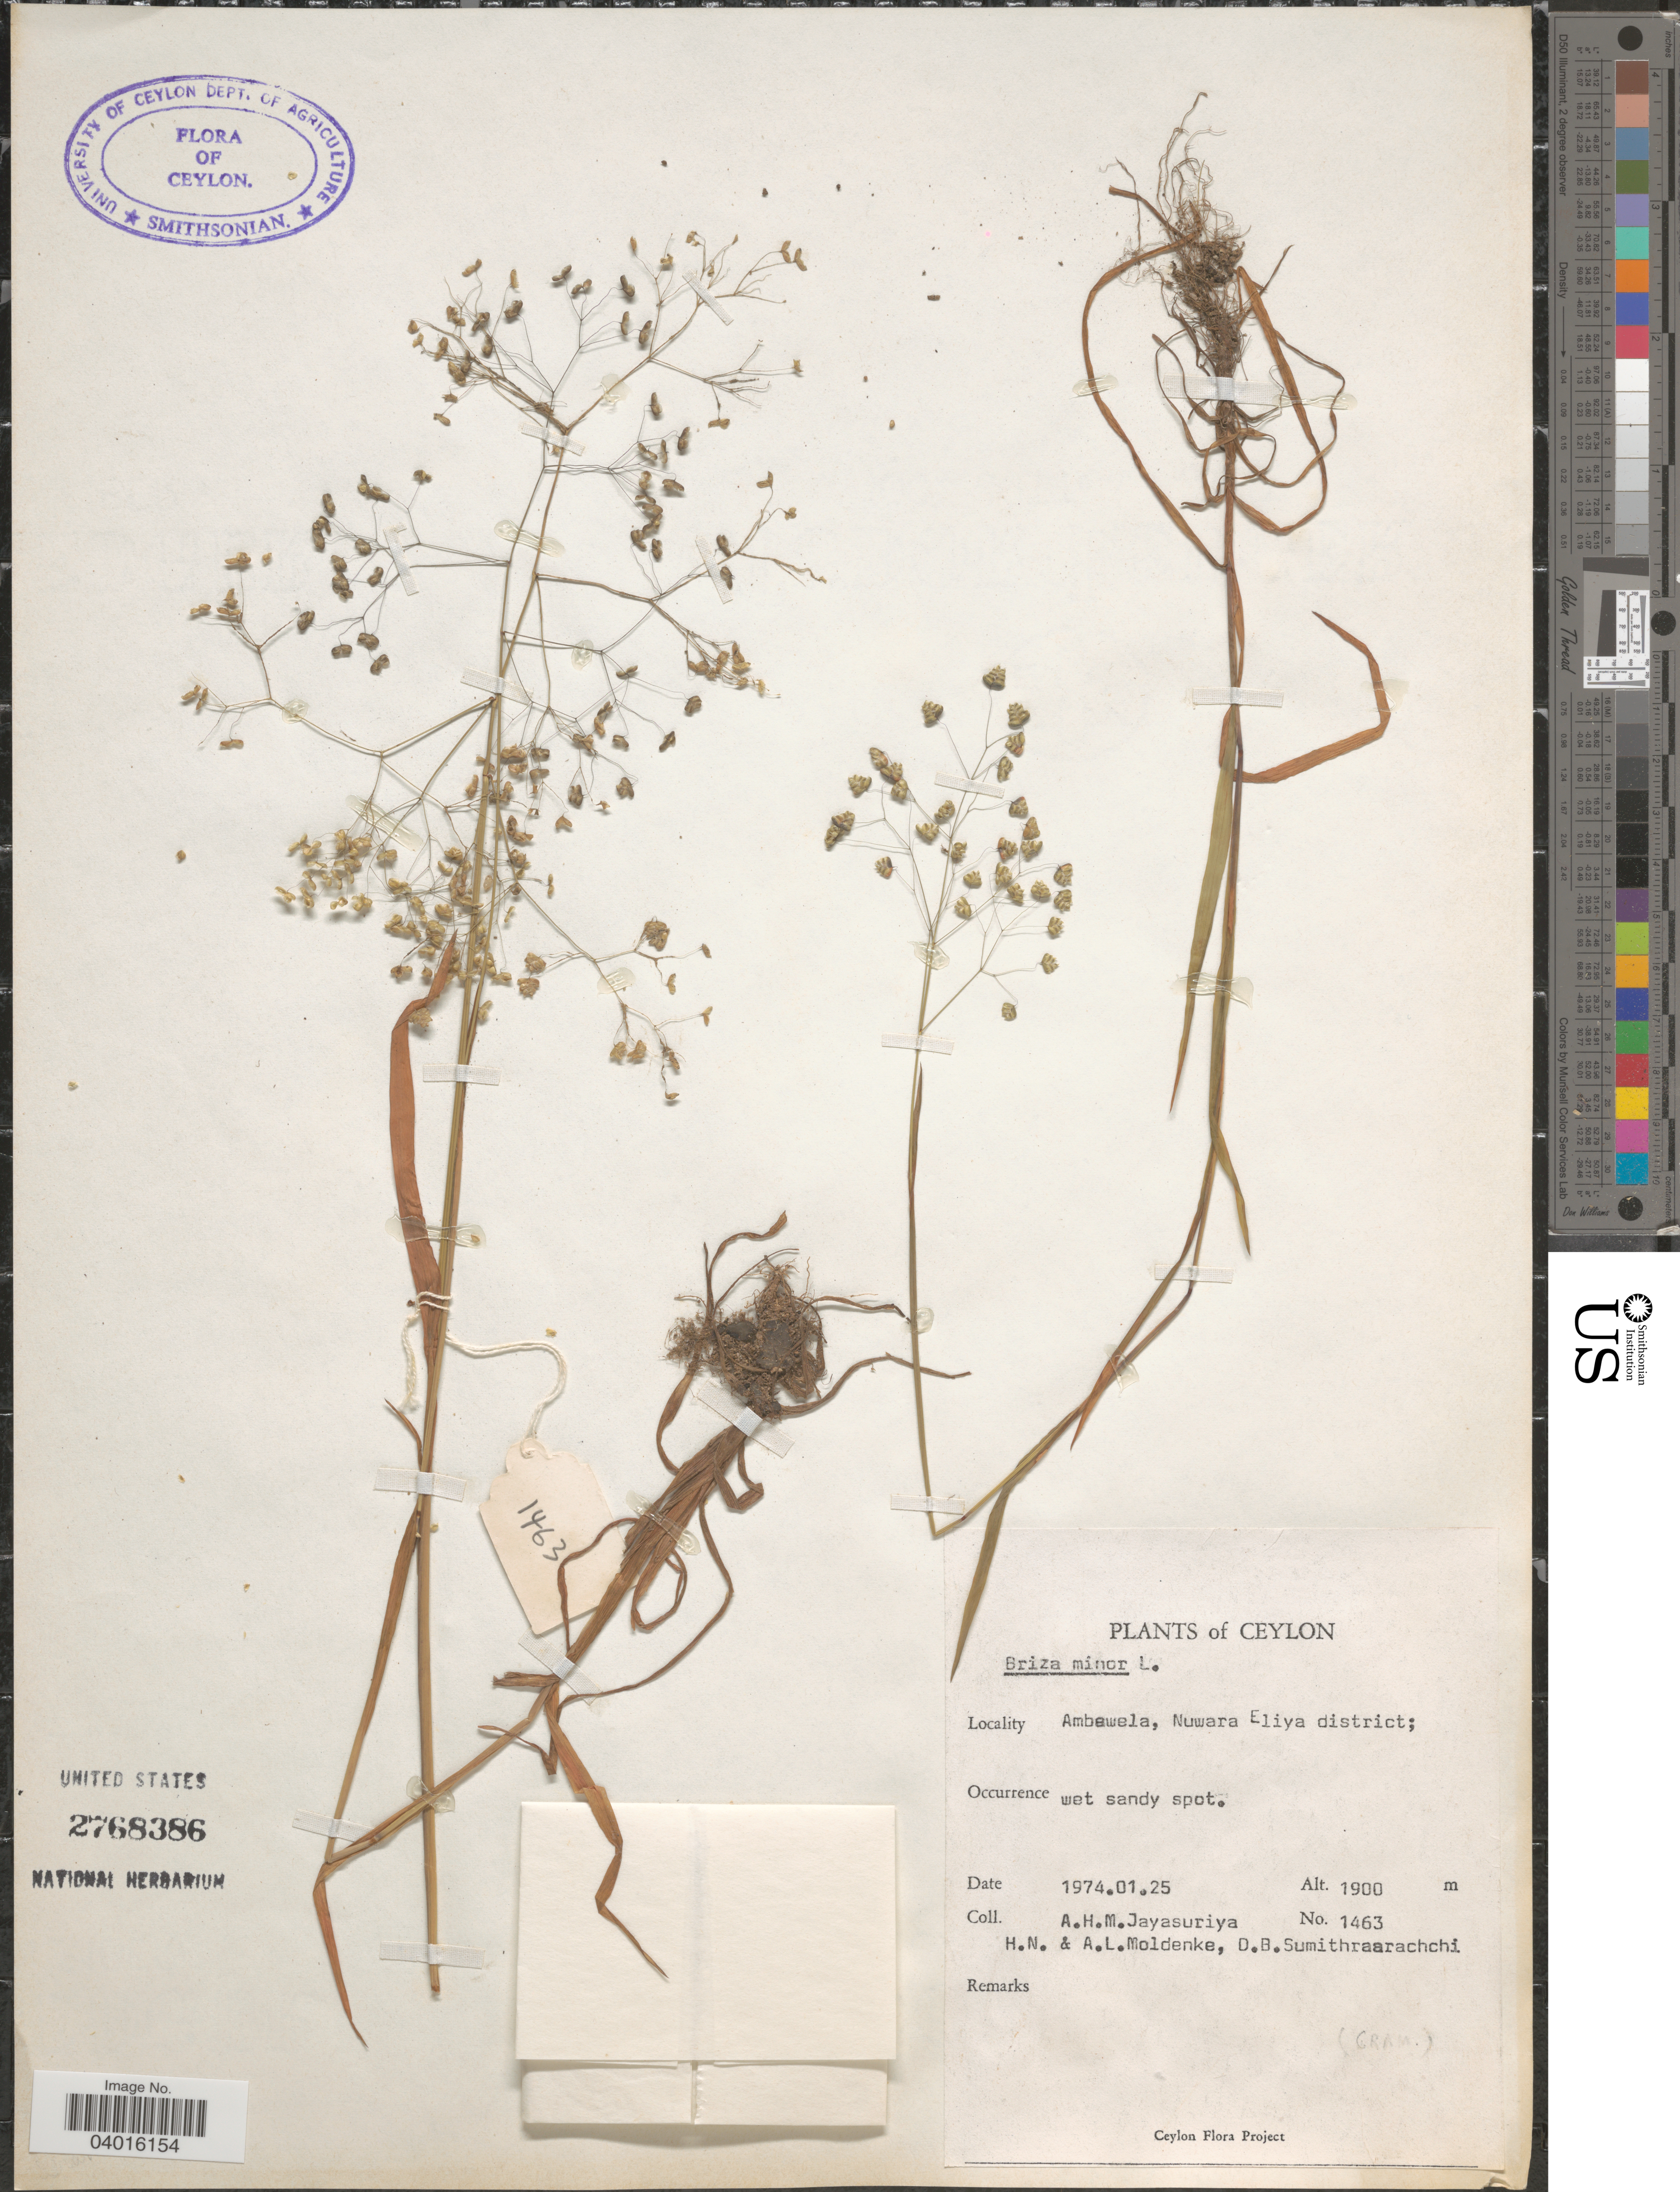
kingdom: Plantae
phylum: Tracheophyta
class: Liliopsida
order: Poales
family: Poaceae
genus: Briza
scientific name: Briza minor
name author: L.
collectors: A. H. Jayasuriya, H. N. Moldenke, A. L. Moldenke & D. B. Sumithraarachchi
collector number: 1463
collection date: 1974-01-25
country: Sri Lanka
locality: Ceylon. Ambewela, Nuwara Eliya district.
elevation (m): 1900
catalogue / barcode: US 2768386